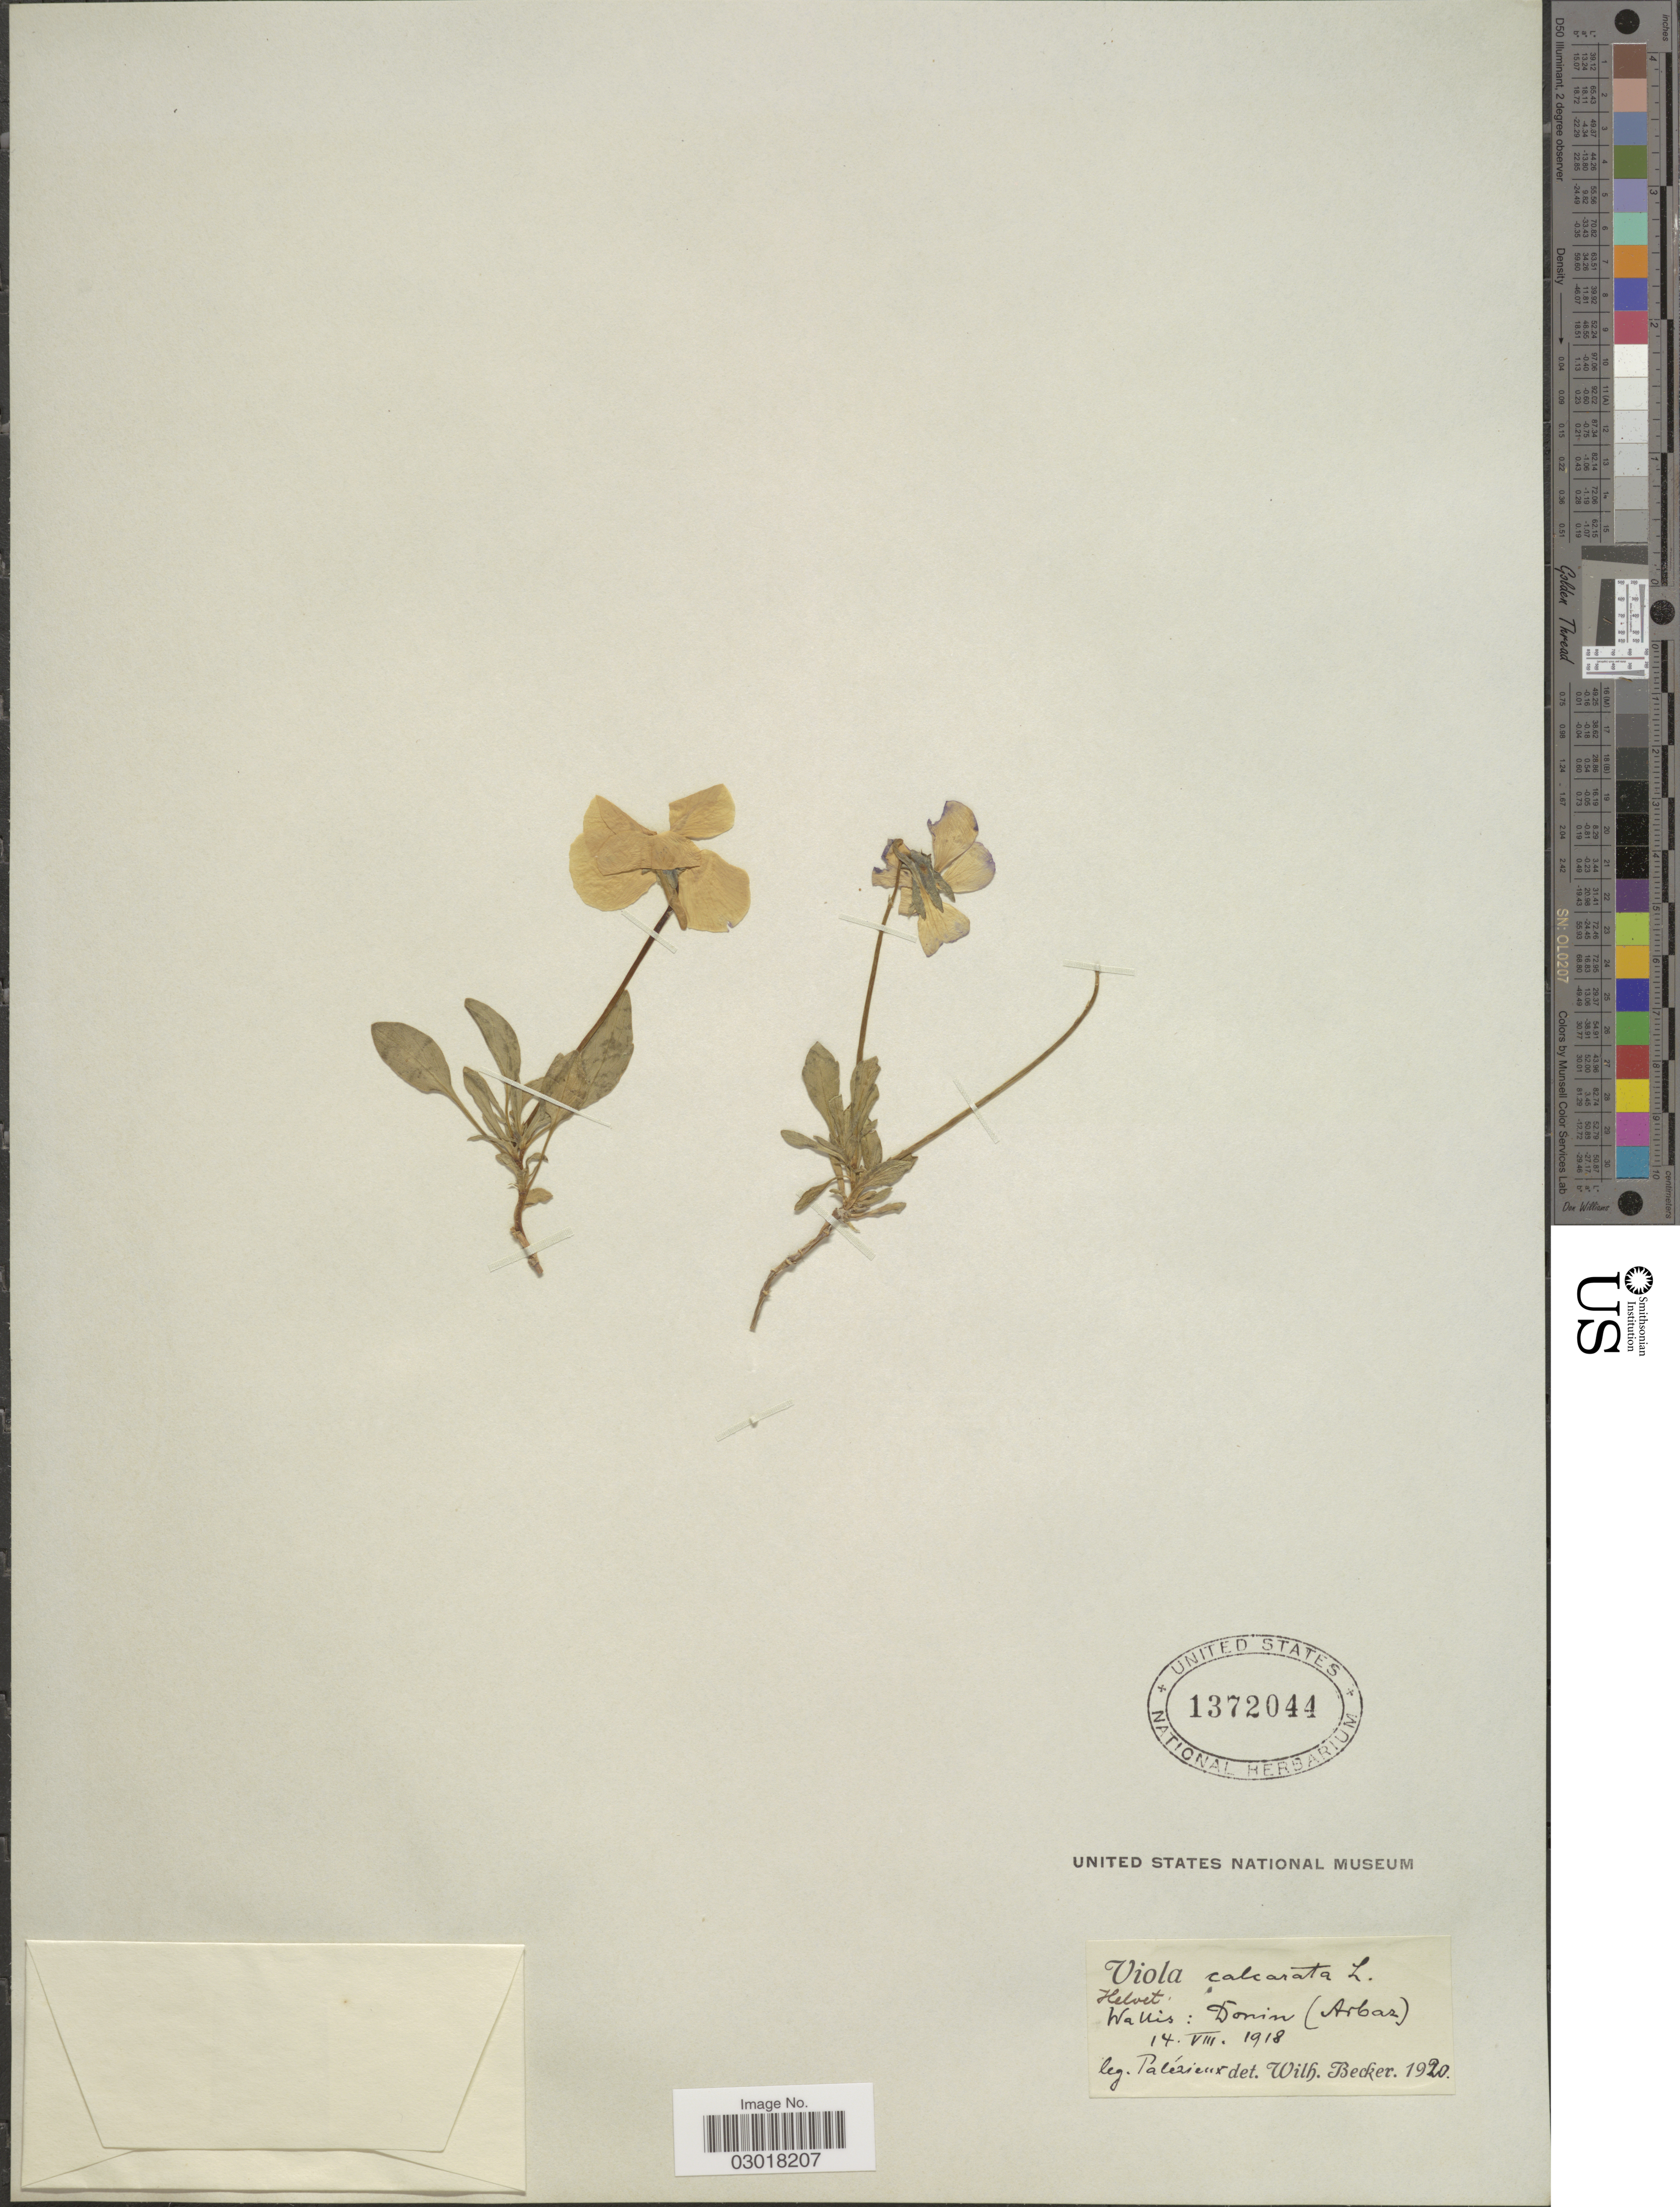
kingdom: Plantae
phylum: Tracheophyta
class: Magnoliopsida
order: Malpighiales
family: Violaceae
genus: Viola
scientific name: Viola calcarata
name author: L.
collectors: Palézieux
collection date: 1918-08-14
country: Switzerland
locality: Helvet, Wallis: Donin (Arbaz).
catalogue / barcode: US 1372044